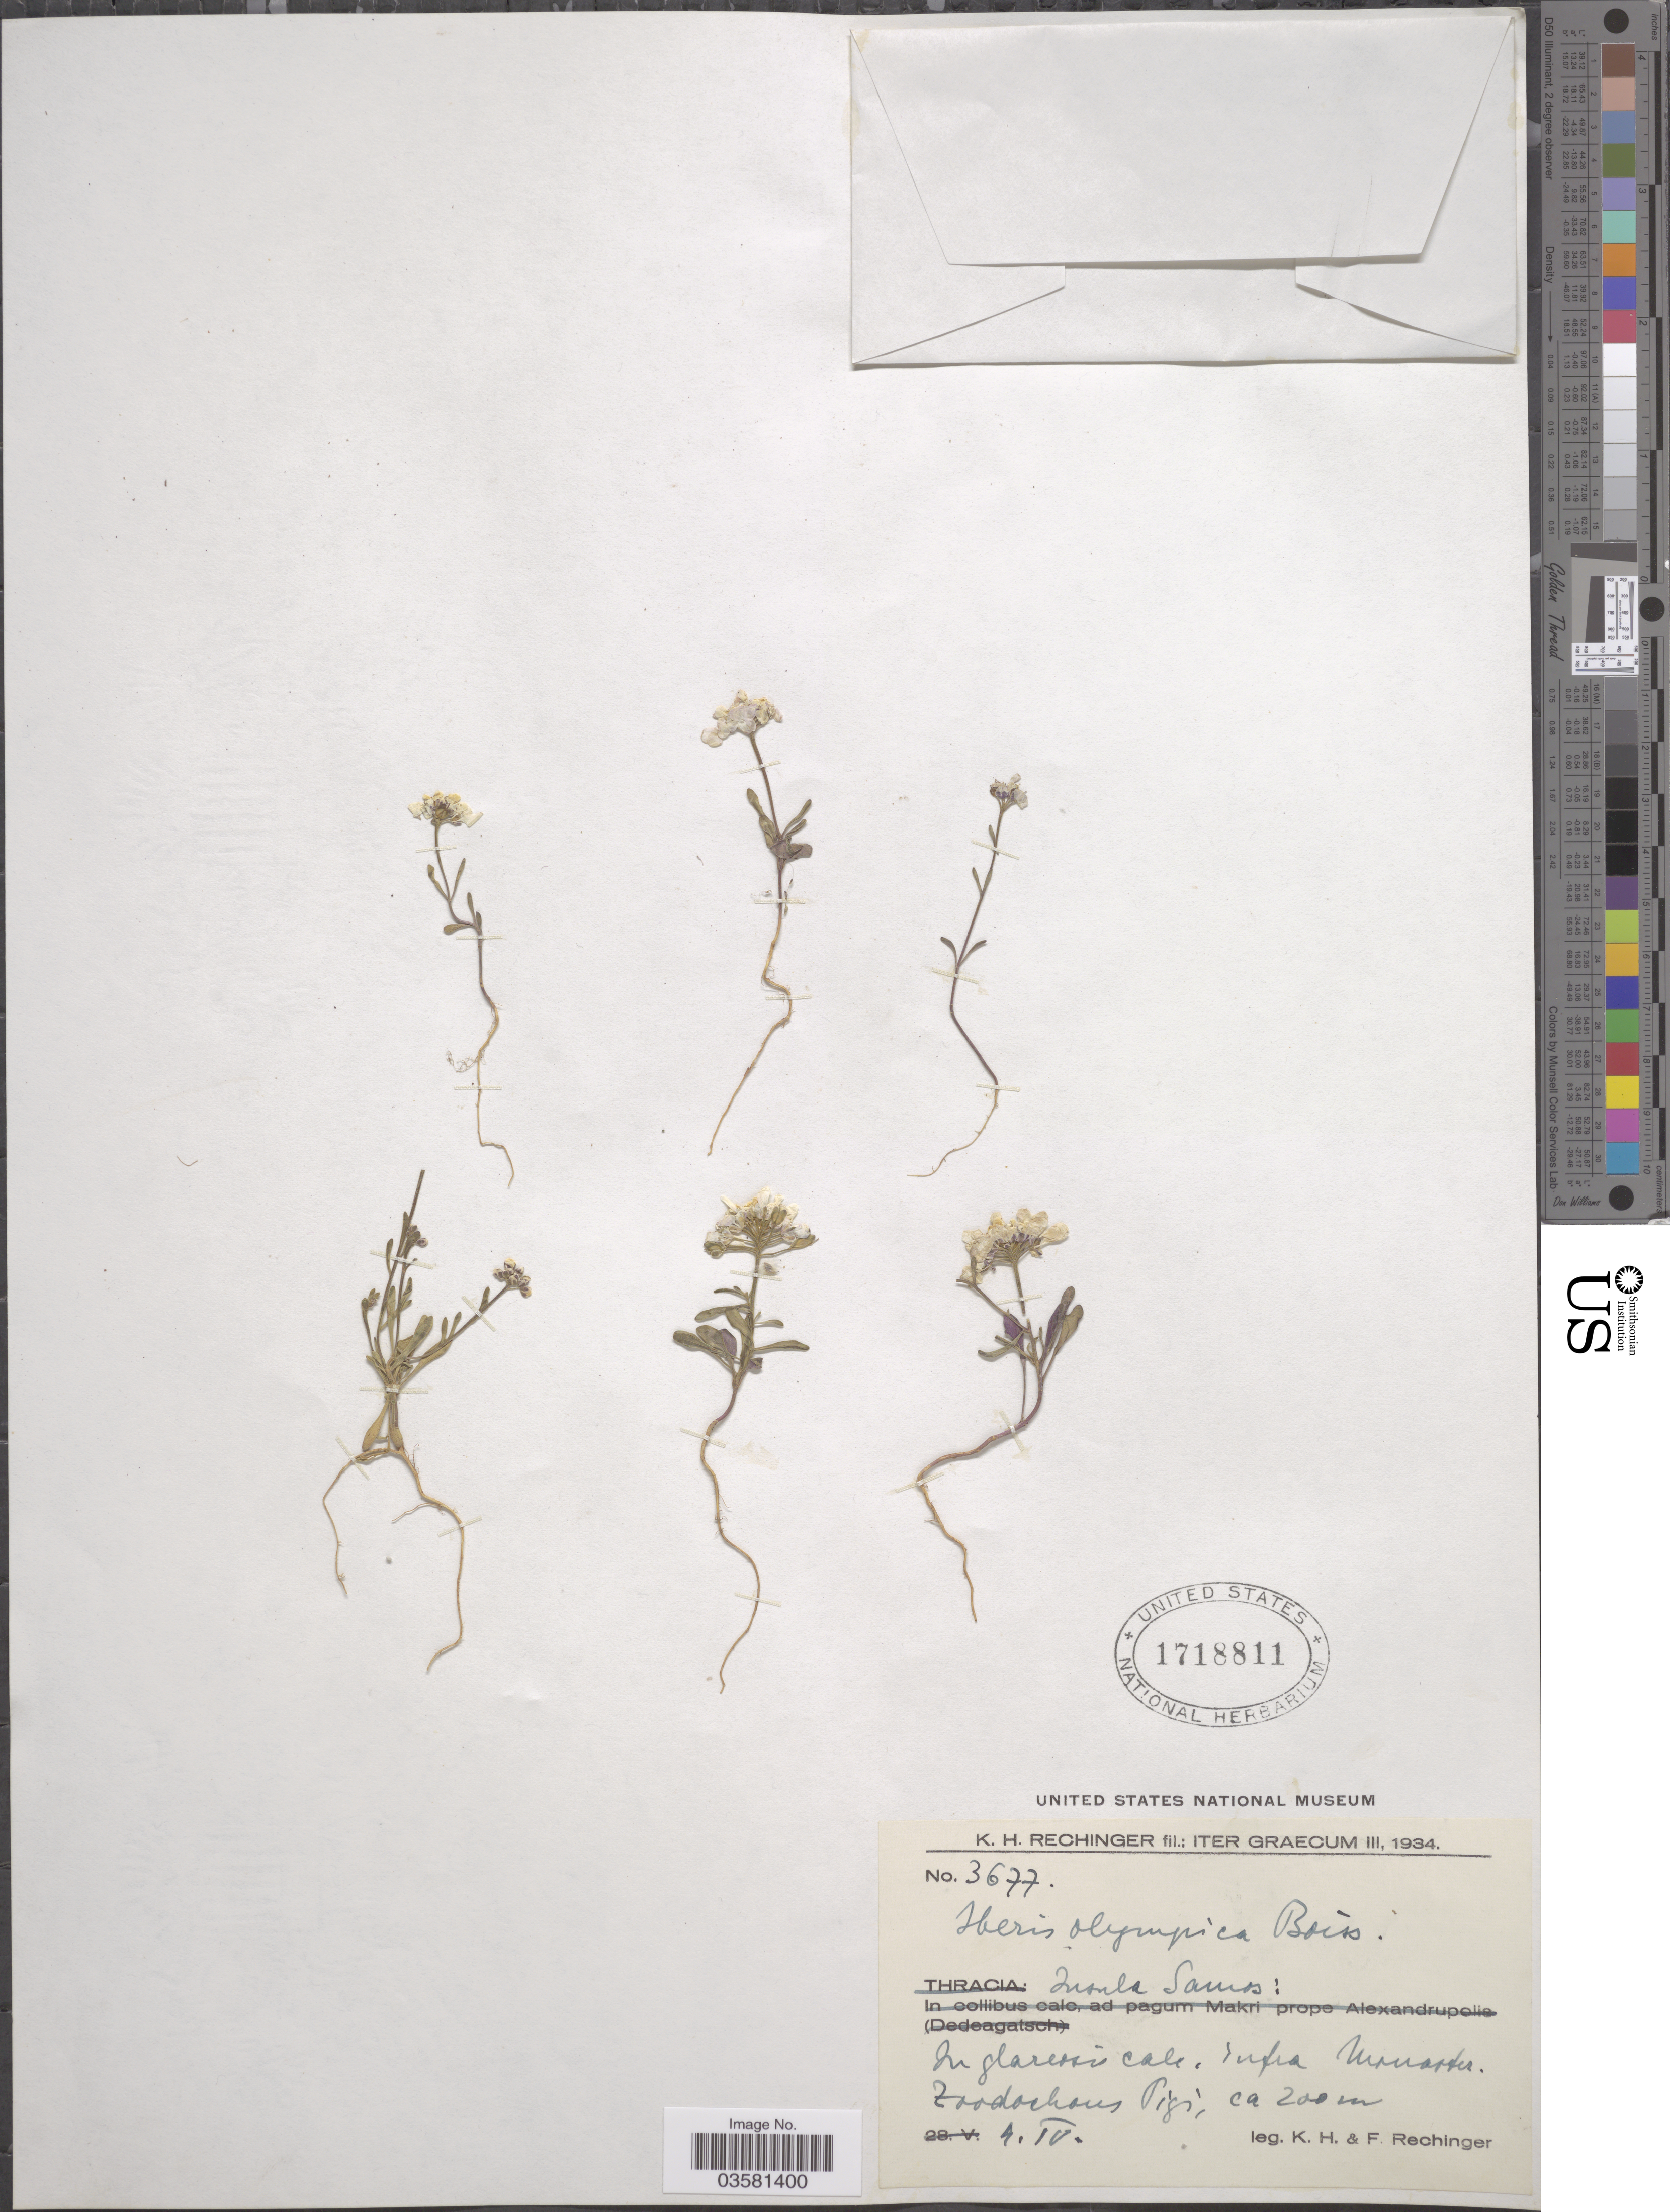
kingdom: Plantae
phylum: Tracheophyta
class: Magnoliopsida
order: Brassicales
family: Brassicaceae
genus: Iberis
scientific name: Iberis olympica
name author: Boiss.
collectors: K. H. Rechinger & F. Rechinger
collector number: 3677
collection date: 1934-04-04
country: Greece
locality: Iter Græcum. Insula Samos: in glareosis calc. infra Monaster. Zoodochous Pigi.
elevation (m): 200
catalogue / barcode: US 1718811